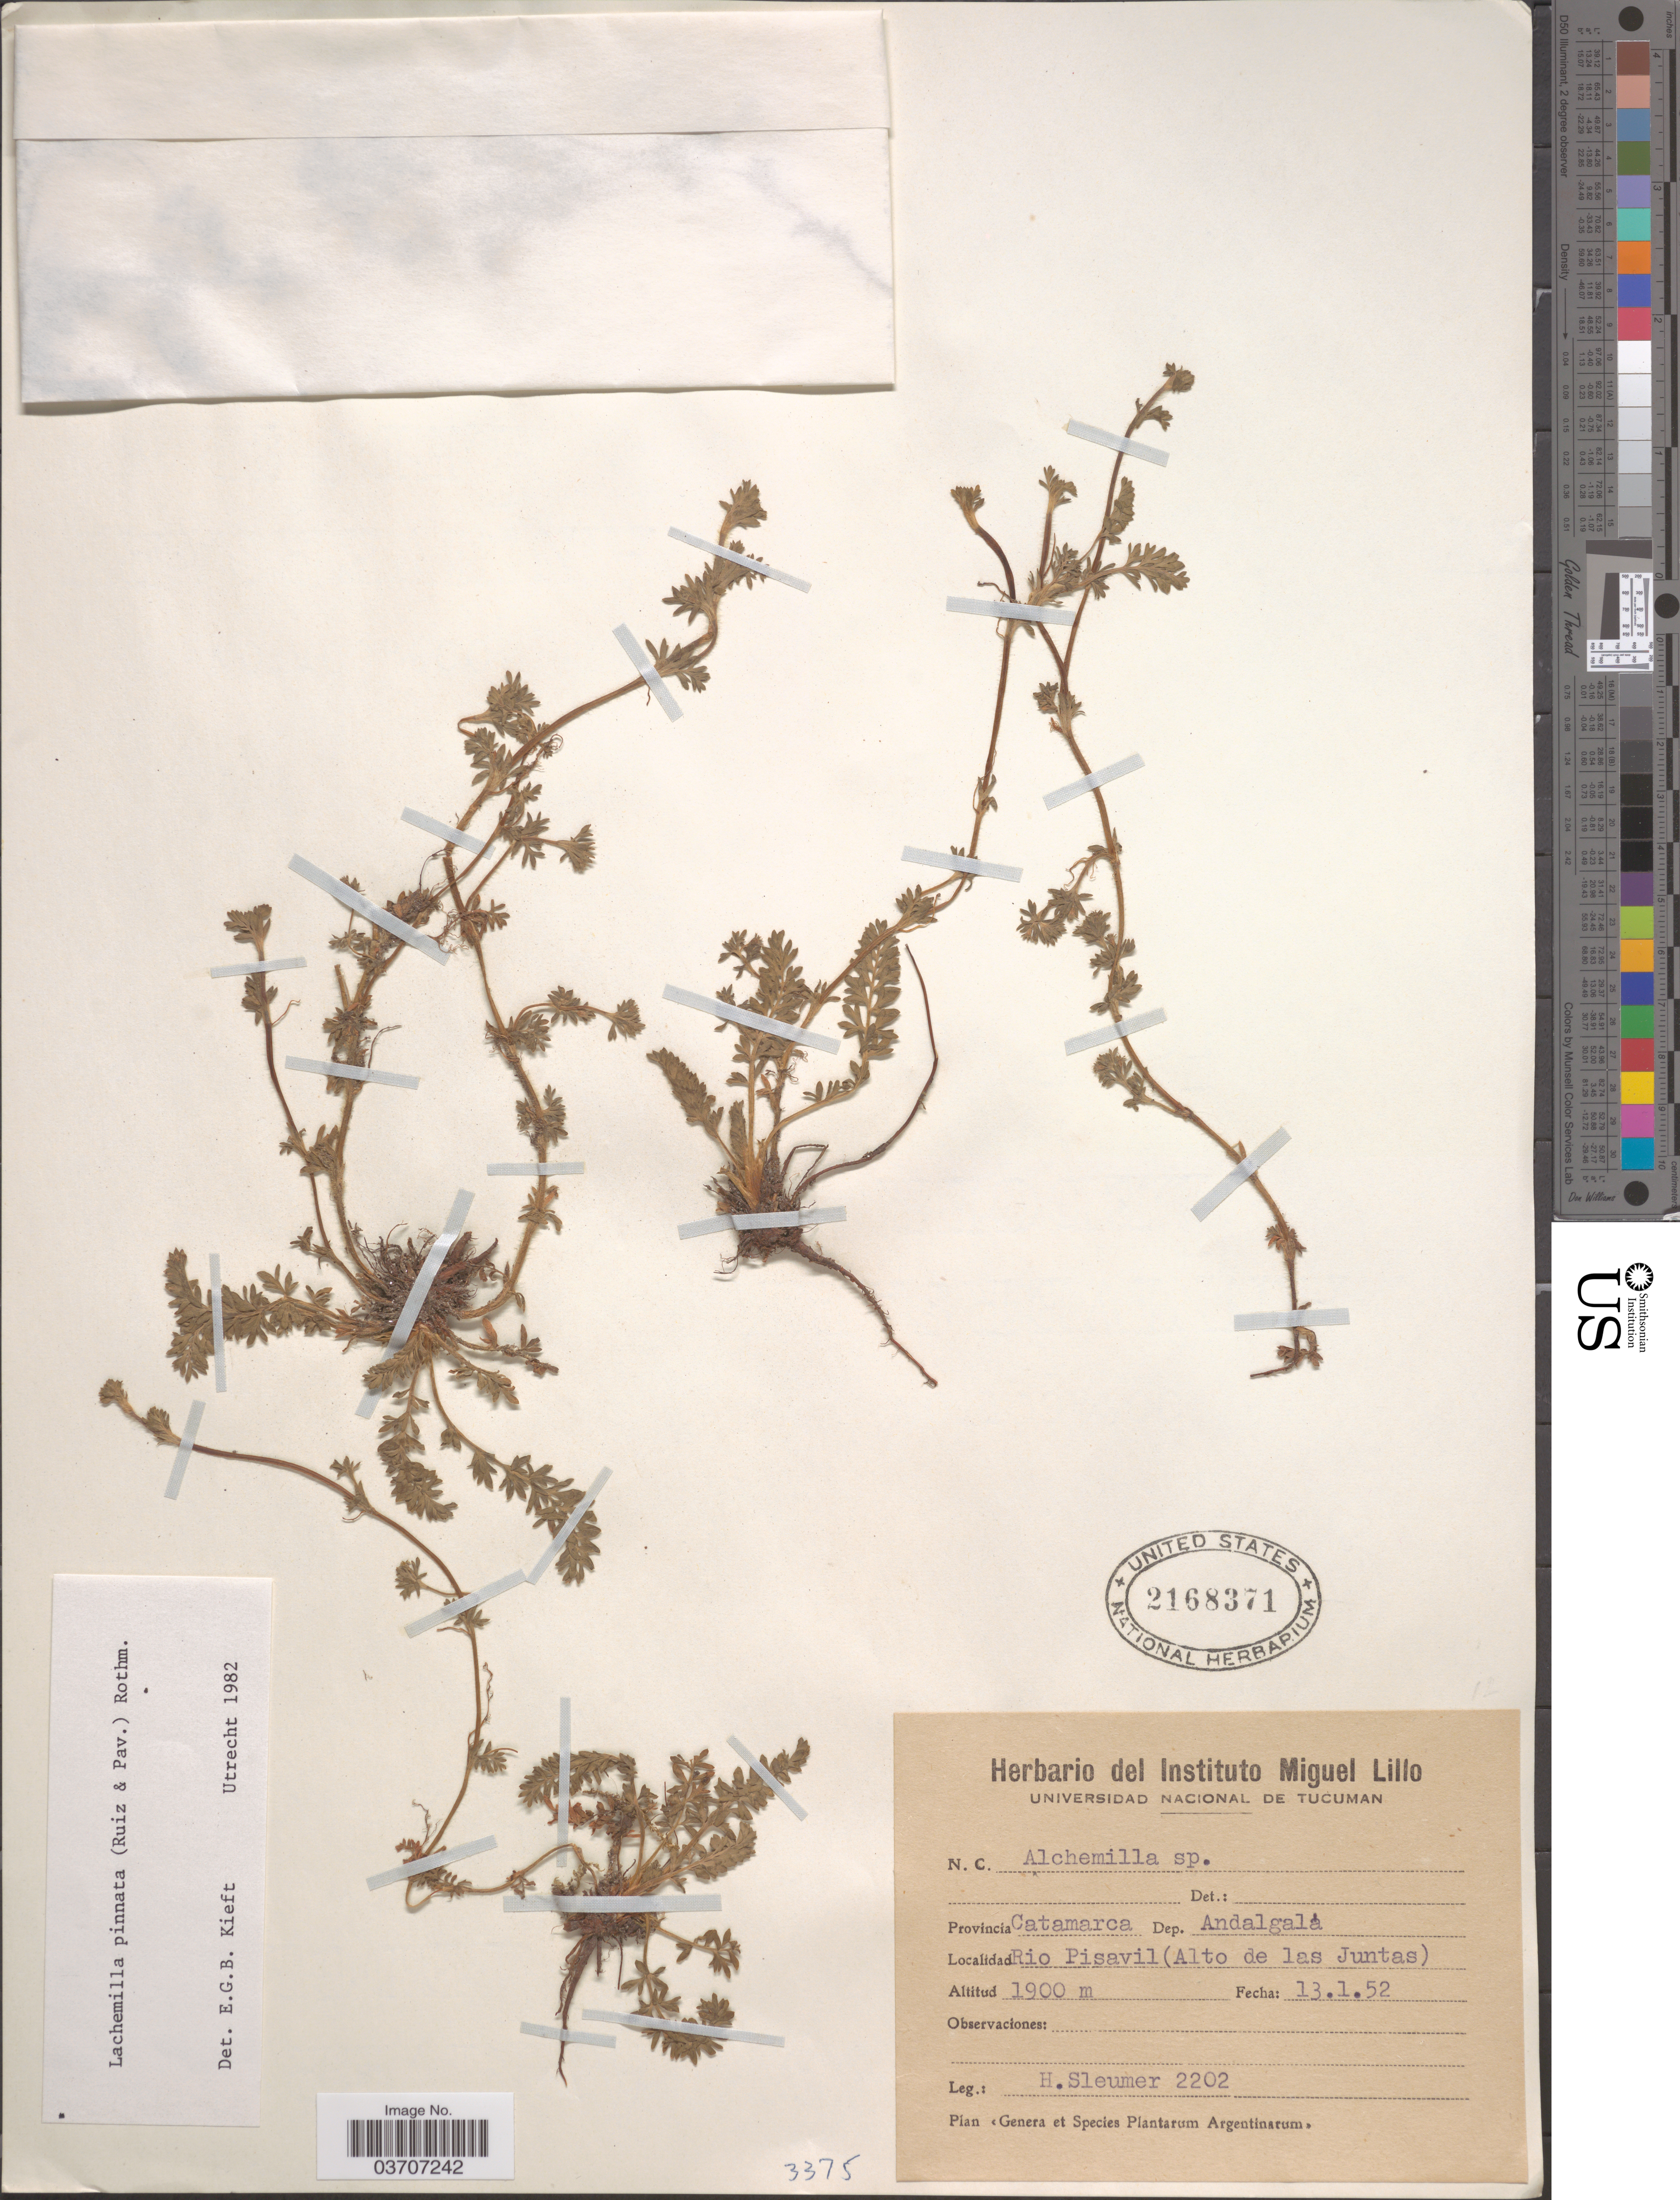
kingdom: Plantae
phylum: Tracheophyta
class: Magnoliopsida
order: Rosales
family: Rosaceae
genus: Lachemilla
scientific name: Lachemilla pinnata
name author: (Ruiz & Pav.) Rothm.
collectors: H. O. Sleumer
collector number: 2202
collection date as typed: Transcribed d/m/y: 13/1/52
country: Argentina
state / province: Catamarca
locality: Dep. Andalgalá. Rio Pisavil (Alto de las Juntas).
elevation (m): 1900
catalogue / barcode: US 2168371